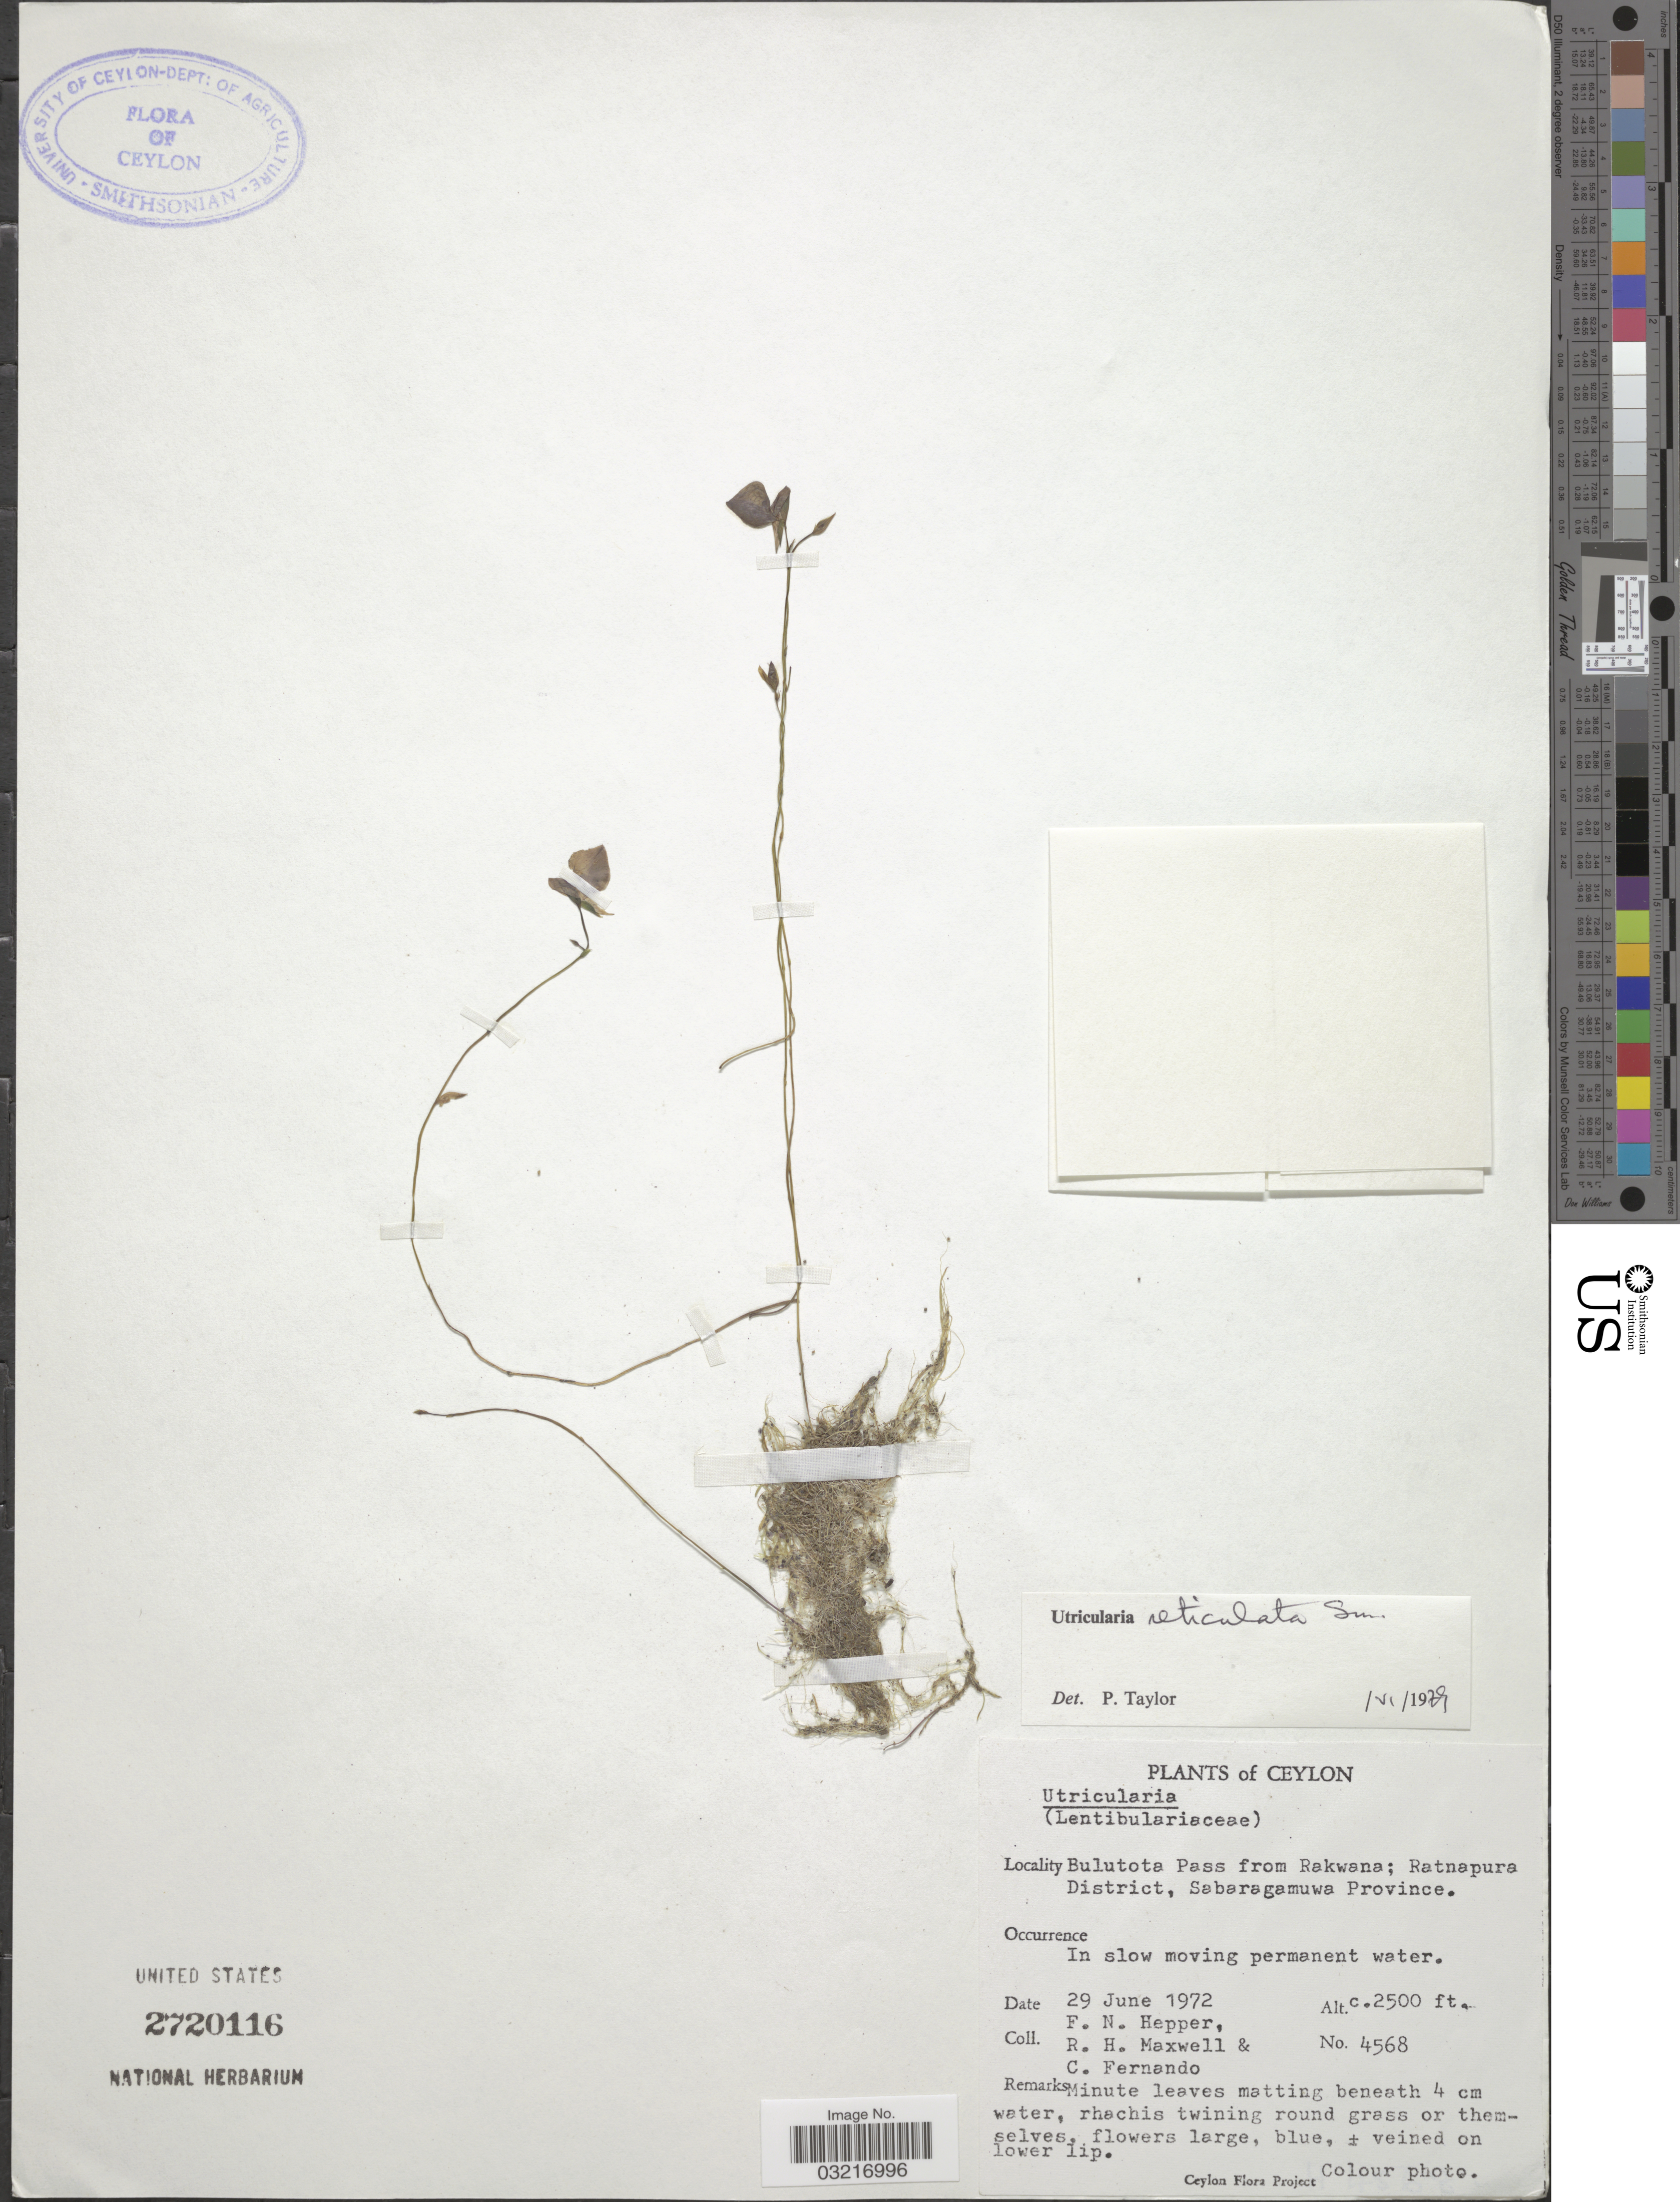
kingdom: Plantae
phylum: Tracheophyta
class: Magnoliopsida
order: Lamiales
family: Lentibulariaceae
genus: Utricularia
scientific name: Utricularia reticulata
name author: Sm.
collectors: F. Hepper, R. Maxwell & C. Fernando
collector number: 4568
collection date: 1972-06-29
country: Sri Lanka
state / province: Sabaragamuwa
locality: Ceylon, Bulutota Pass from Rakwana; Ratnapura District.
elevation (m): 762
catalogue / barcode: US 2720116